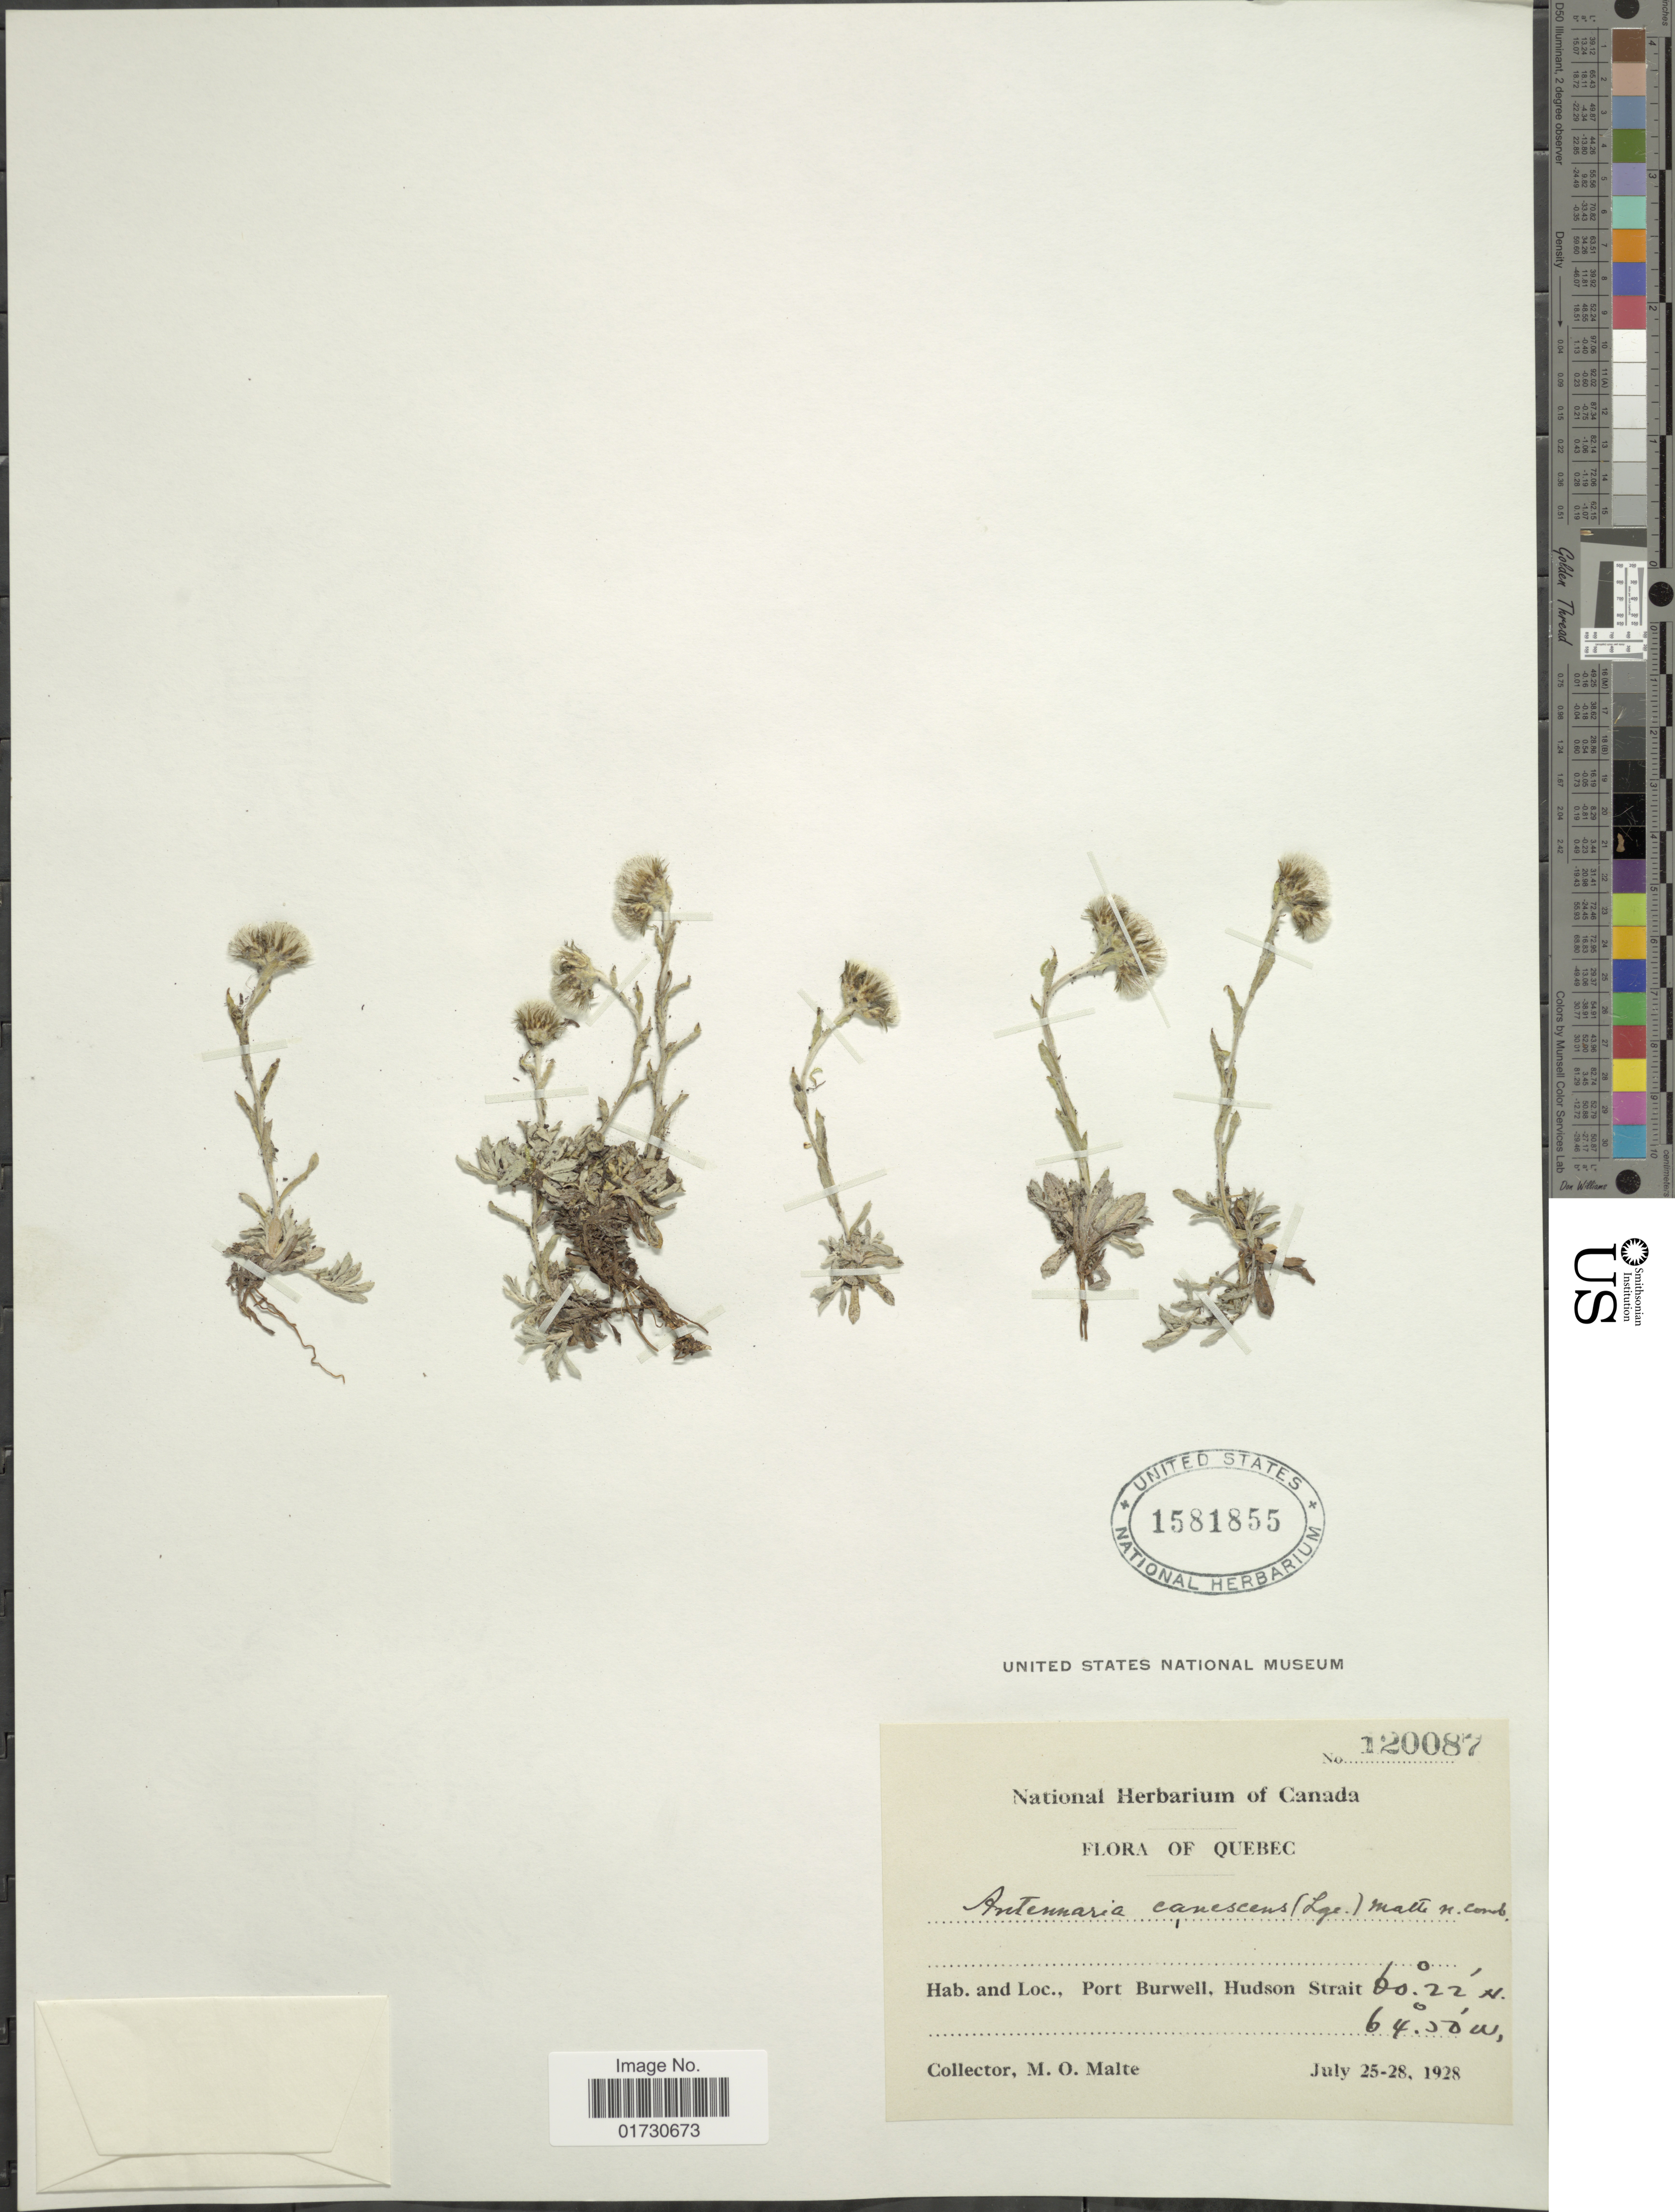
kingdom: Plantae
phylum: Tracheophyta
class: Magnoliopsida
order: Asterales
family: Asteraceae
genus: Antennaria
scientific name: Antennaria canescens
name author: (Lange) Malte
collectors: M. O. Malte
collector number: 120087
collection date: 1928-07-25/1928-07-28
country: Canada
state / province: Quebec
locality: Quebec, Port Burwell, Hudson Strait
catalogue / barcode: US 1581855